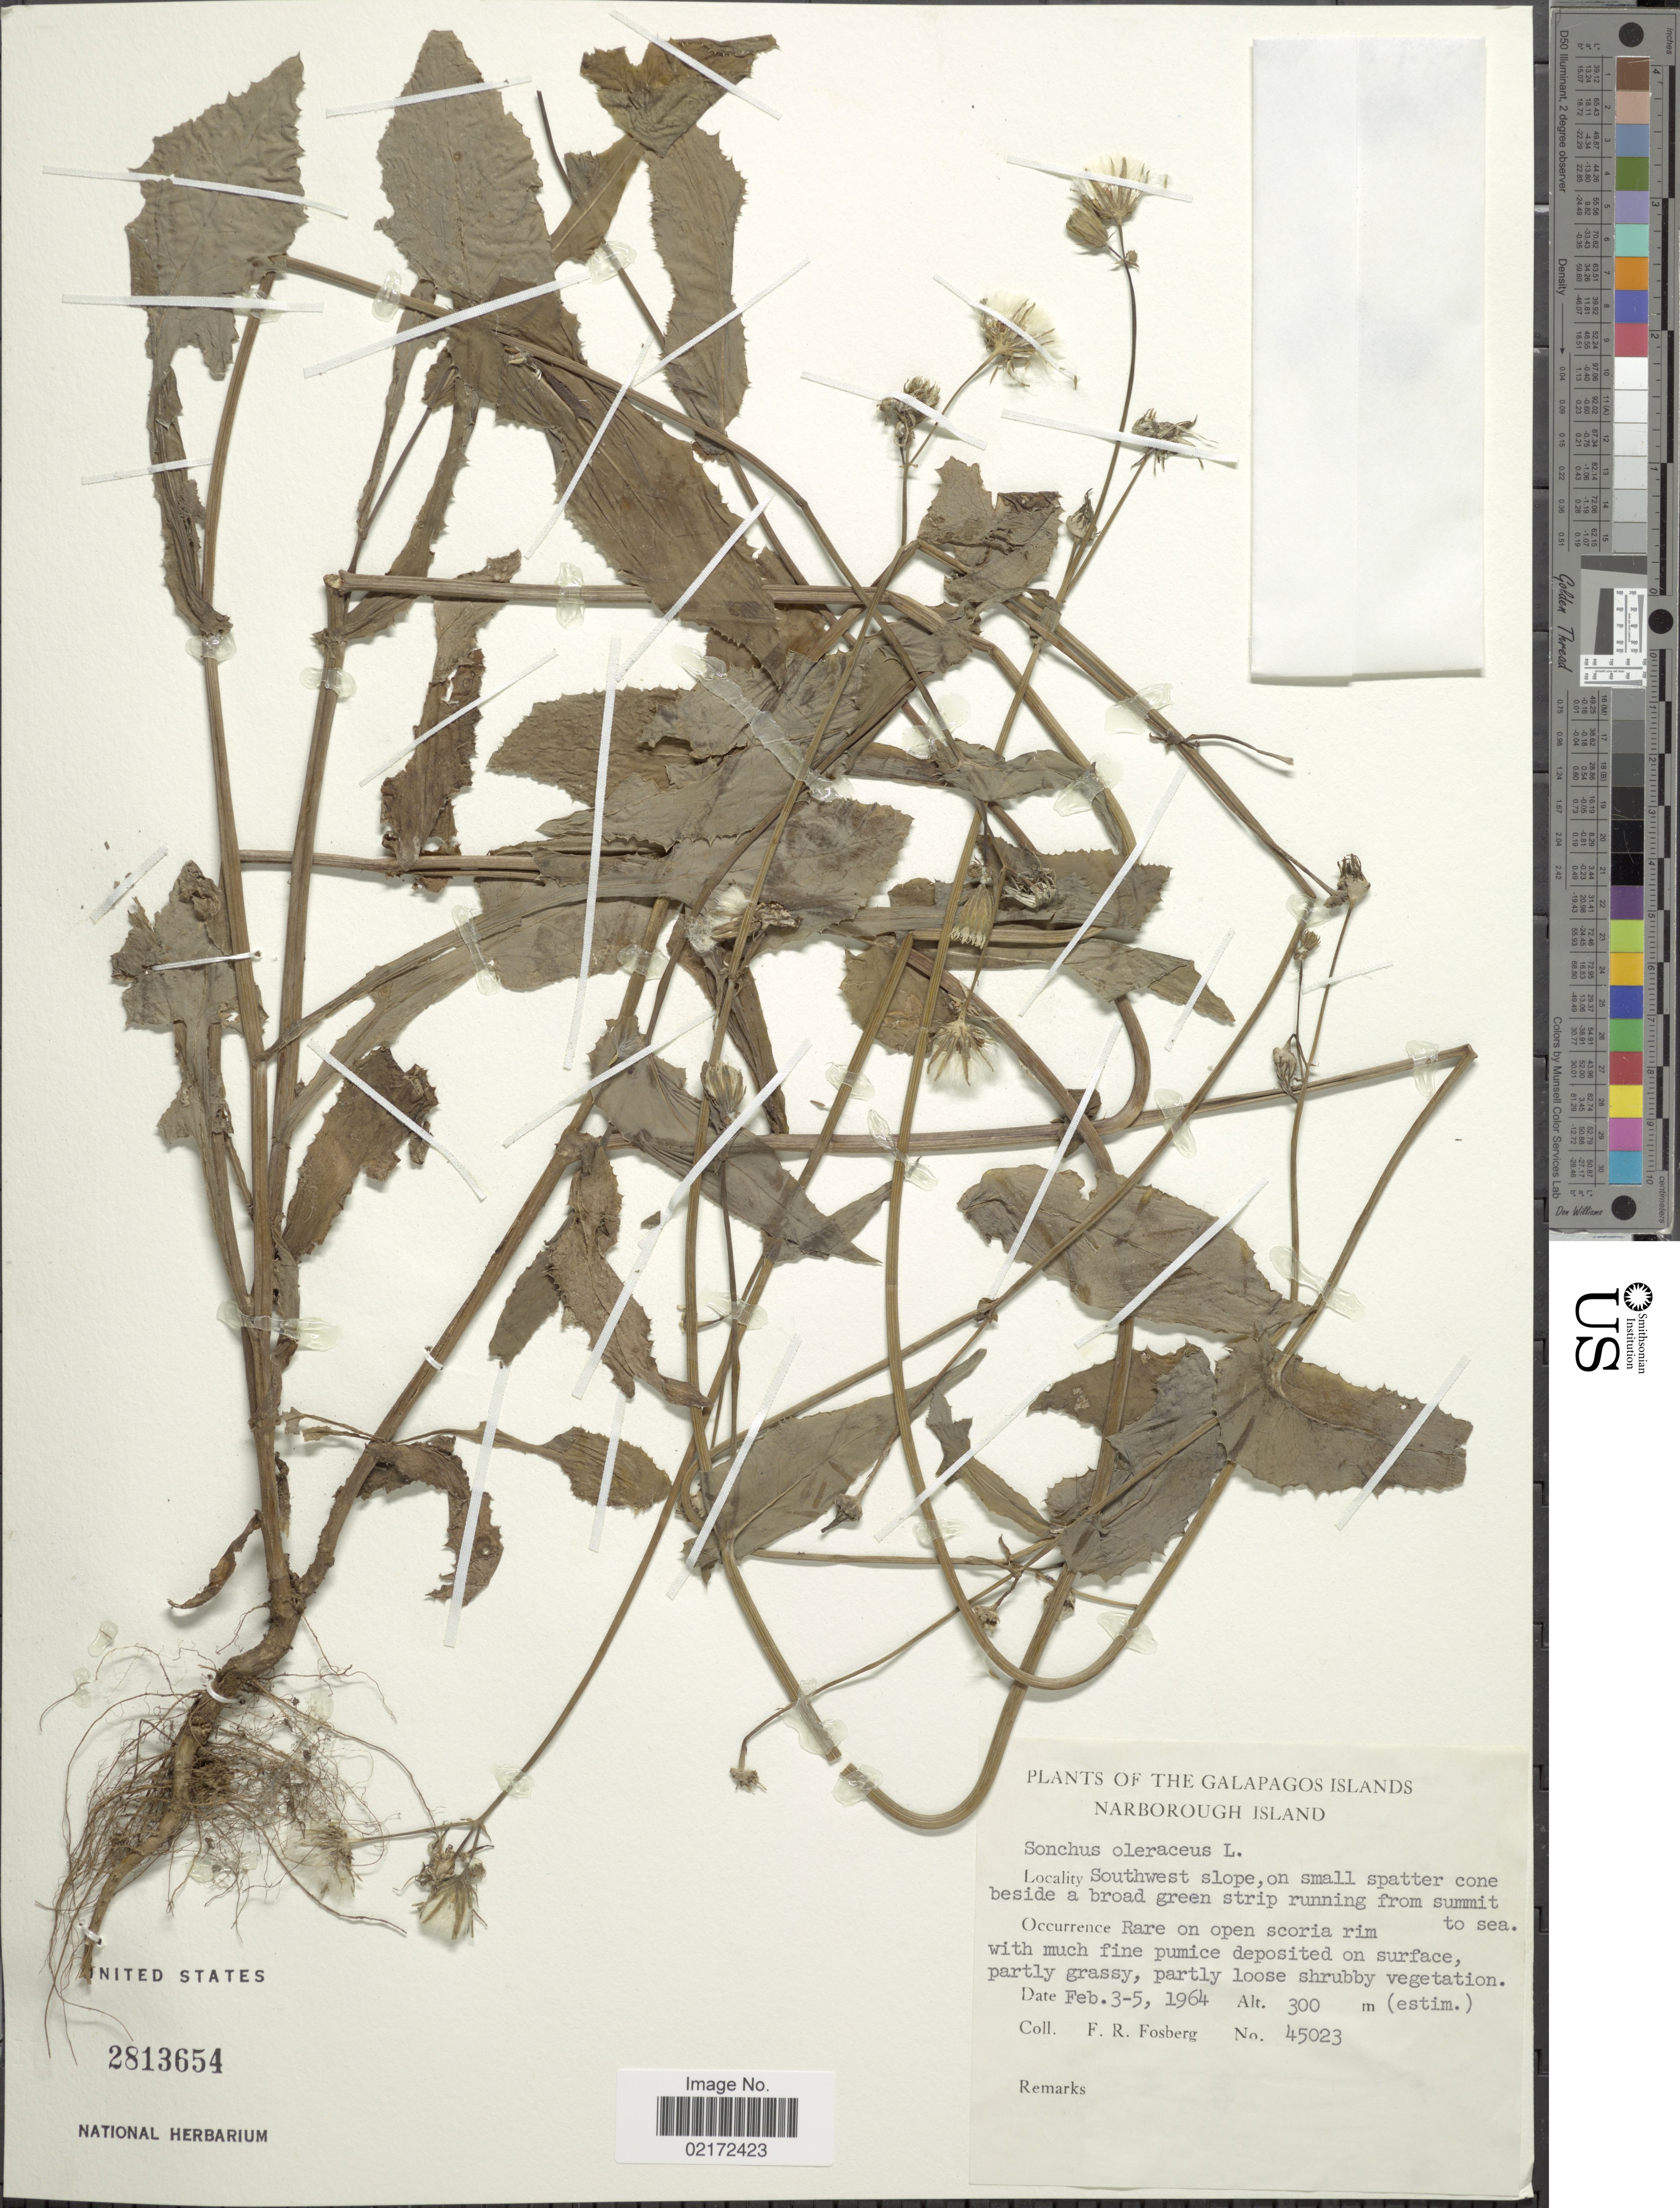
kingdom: Plantae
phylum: Tracheophyta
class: Magnoliopsida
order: Asterales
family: Asteraceae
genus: Sonchus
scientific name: Sonchus oleraceus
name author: L.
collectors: F. R. Fosberg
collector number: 45023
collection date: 1964-02-03/1964-02-05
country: Ecuador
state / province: Colón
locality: Galapagos Islands. Narborough Island. Southwest slope, on small spatter cone beside a broad green strip running from summit to sea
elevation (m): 300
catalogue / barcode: US 2813654